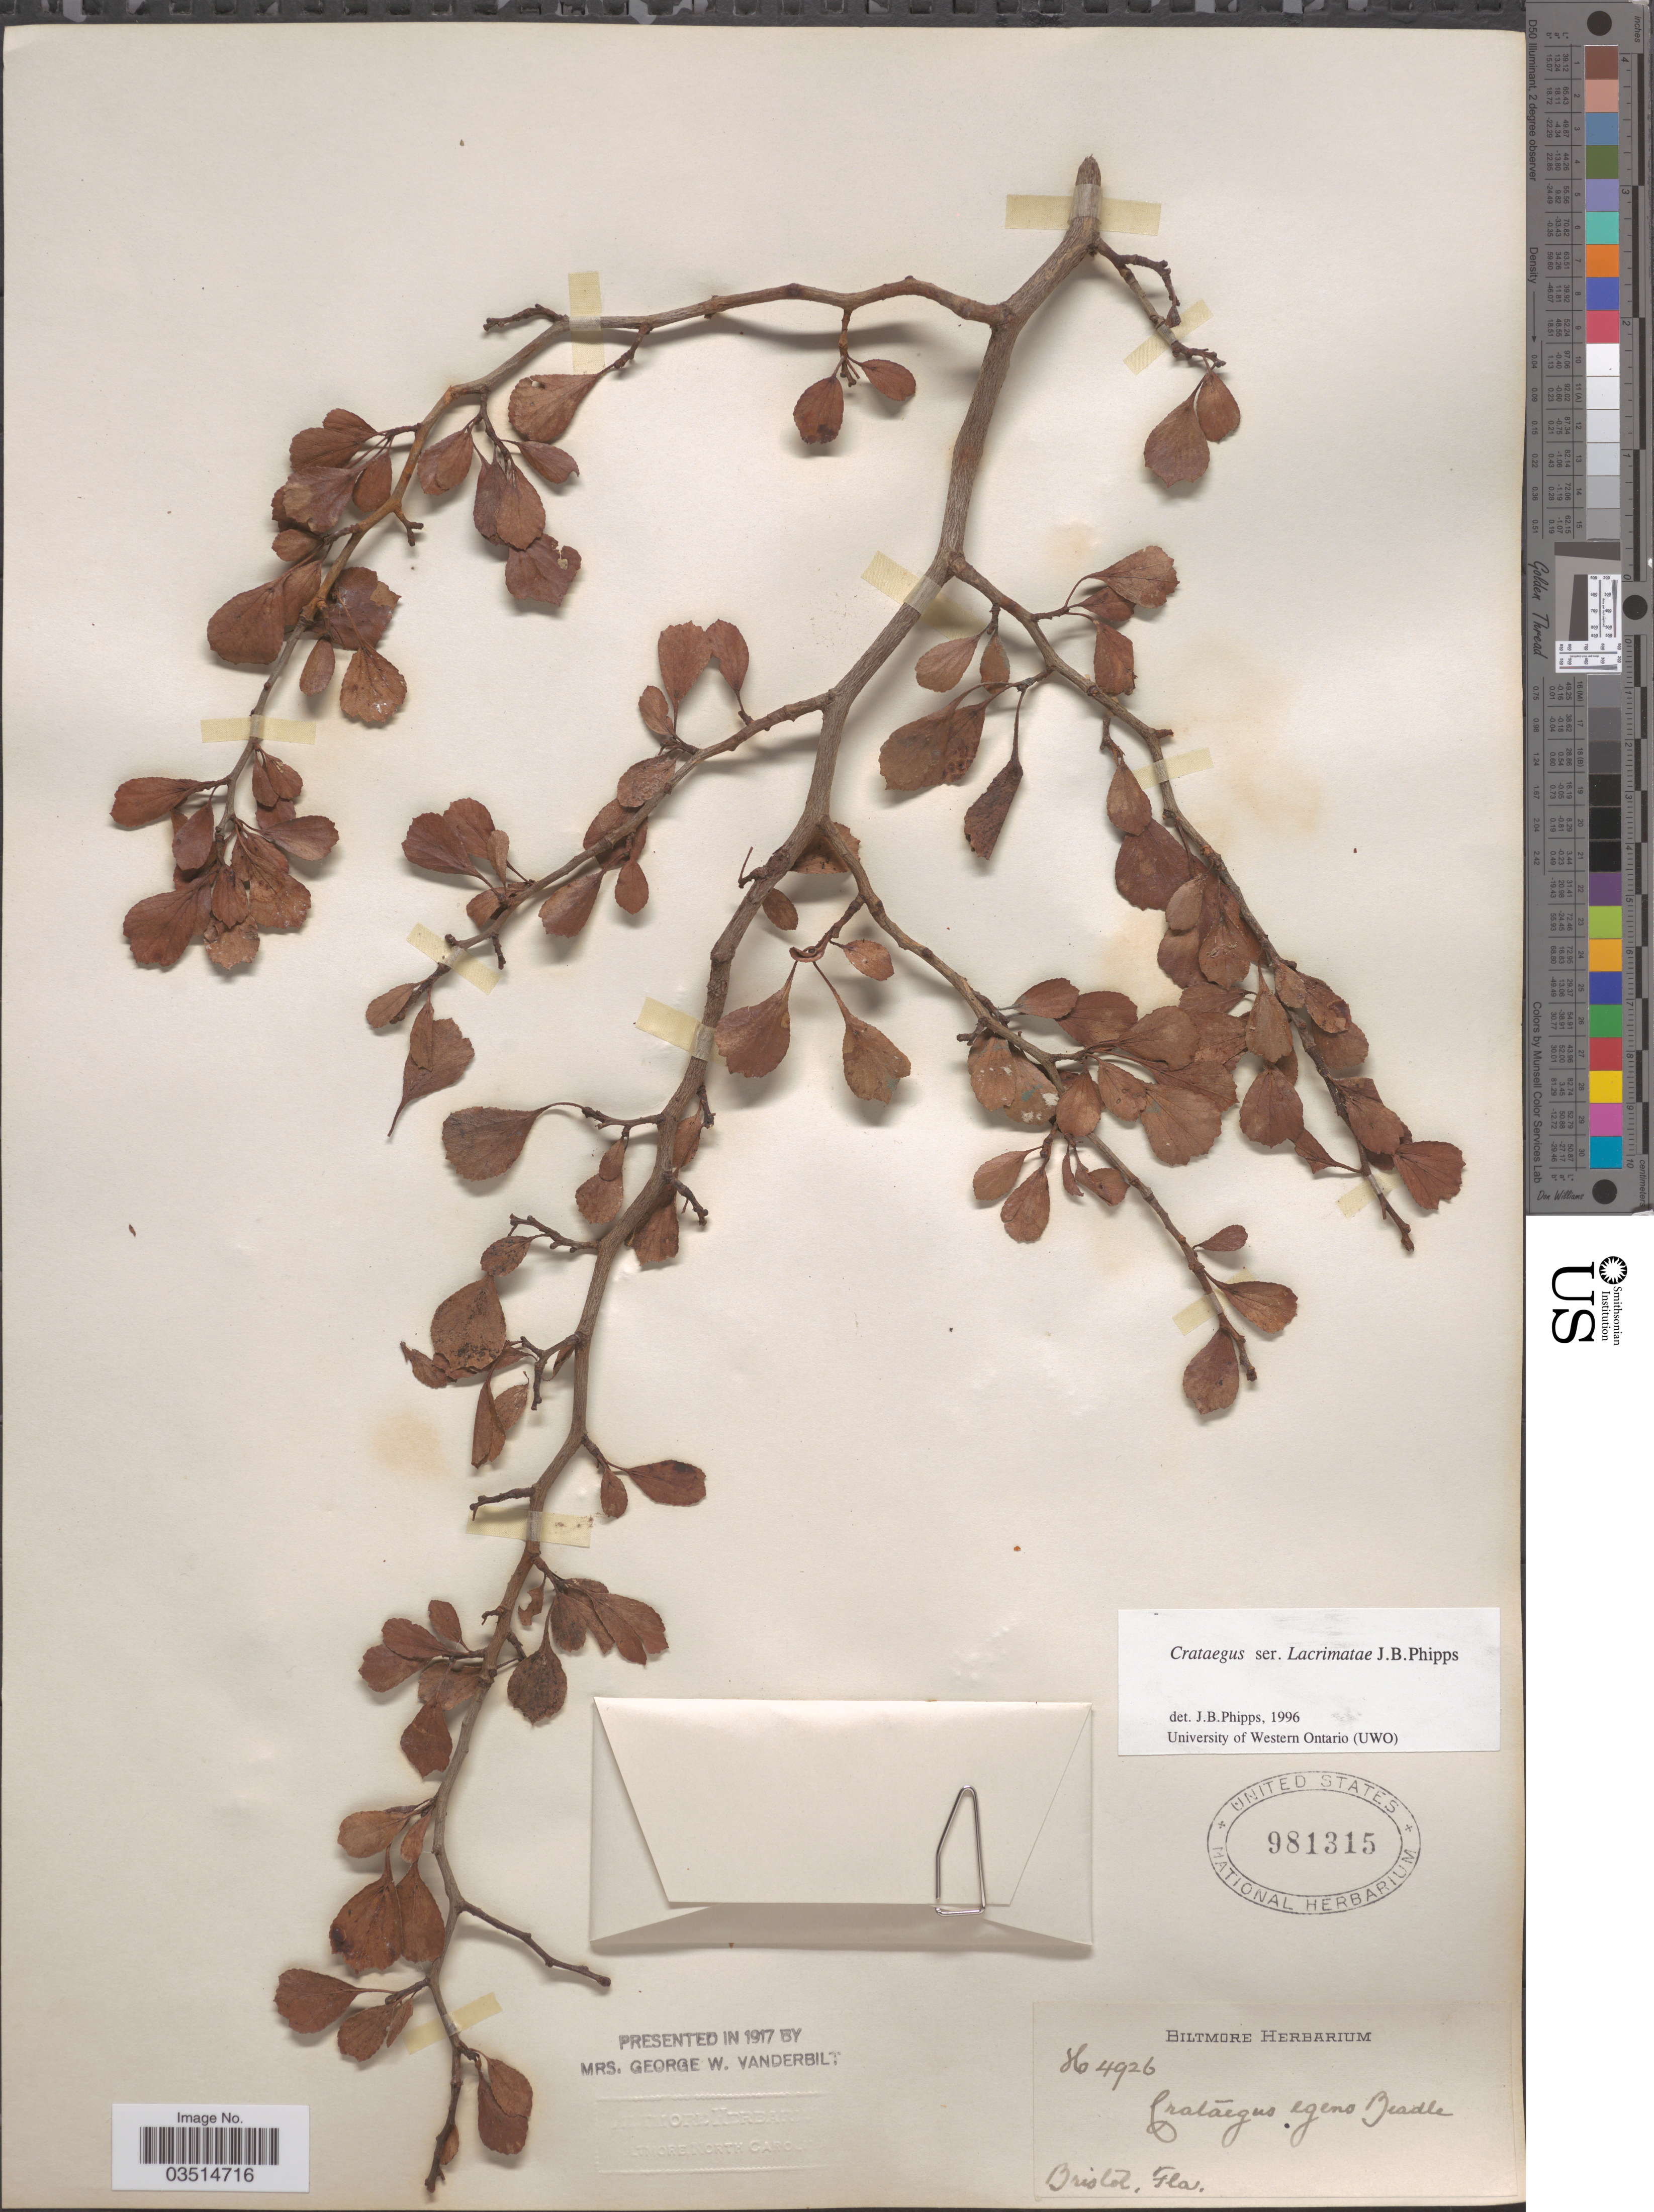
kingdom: Plantae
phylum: Tracheophyta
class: Magnoliopsida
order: Rosales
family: Rosaceae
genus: Crataegus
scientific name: Crataegus egens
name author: Beadle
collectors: ex herb. Biltmore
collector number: H4926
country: United States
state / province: Florida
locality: Bristol.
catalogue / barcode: US 981315